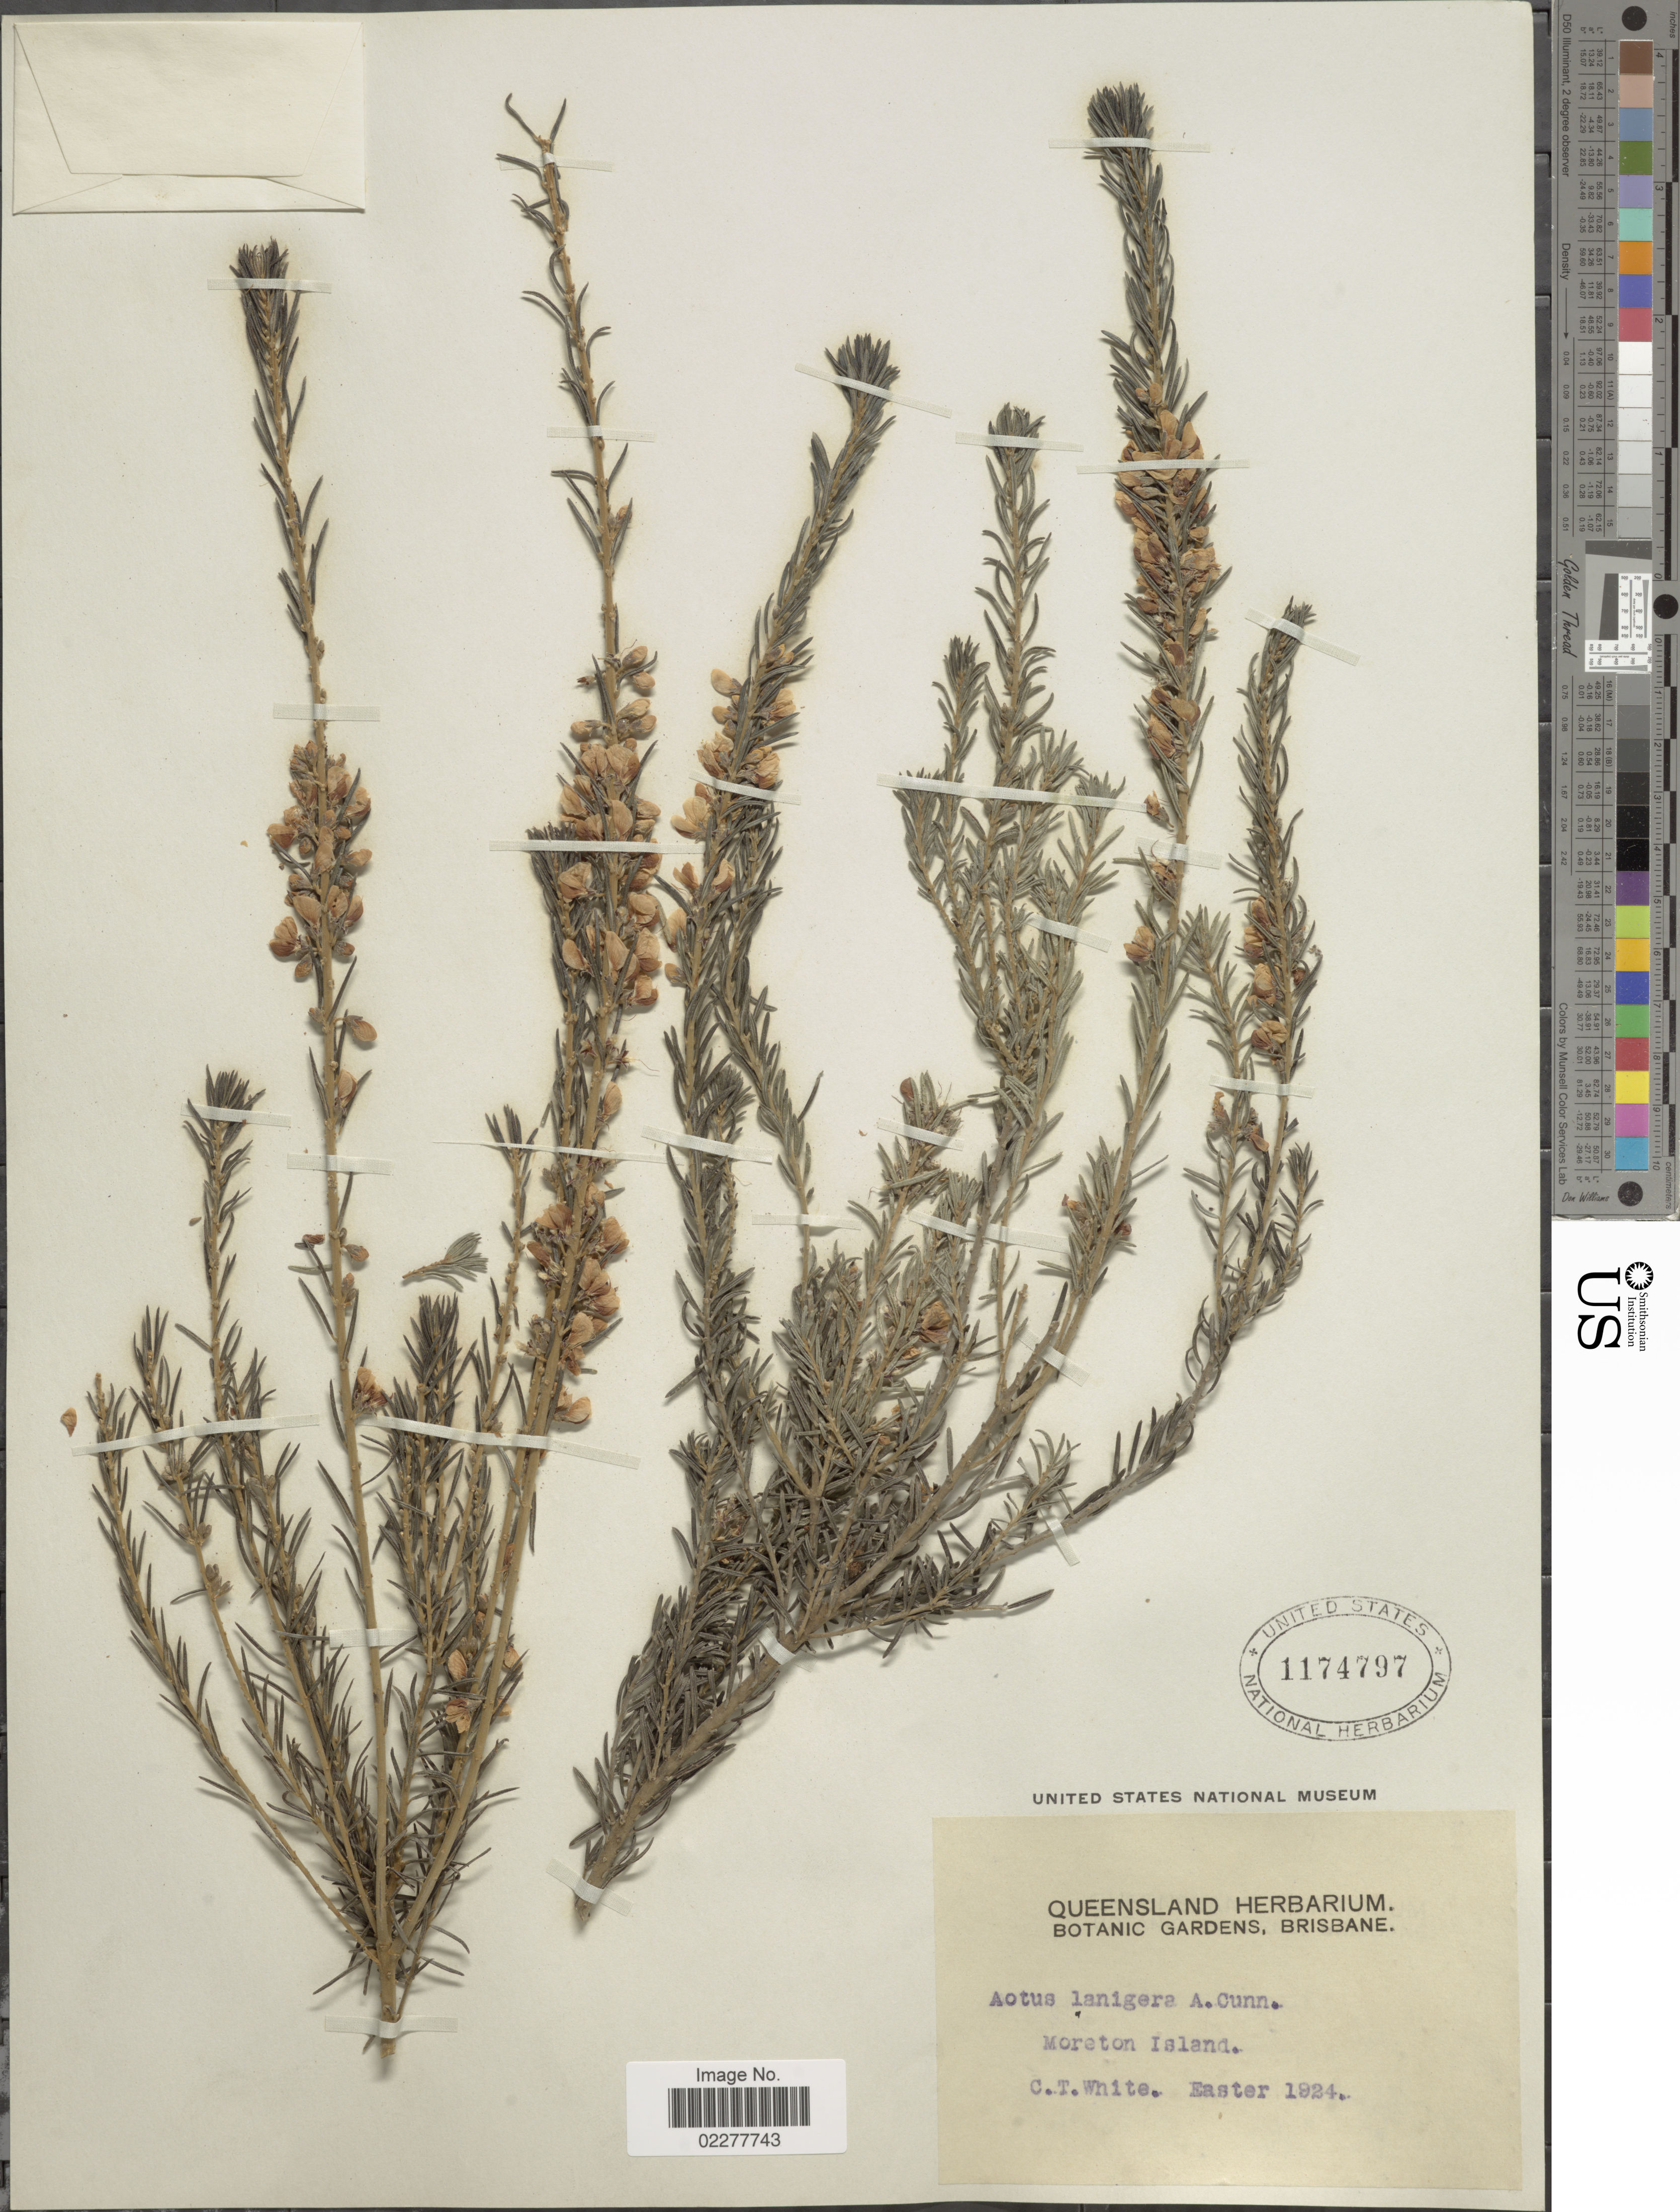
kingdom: Plantae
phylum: Tracheophyta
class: Magnoliopsida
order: Fabales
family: Fabaceae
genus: Aotus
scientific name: Aotus lanigera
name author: Benth.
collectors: C. T. White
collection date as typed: easter 1924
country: Australia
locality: Brisbane. Moreton Island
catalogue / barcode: US 1174797